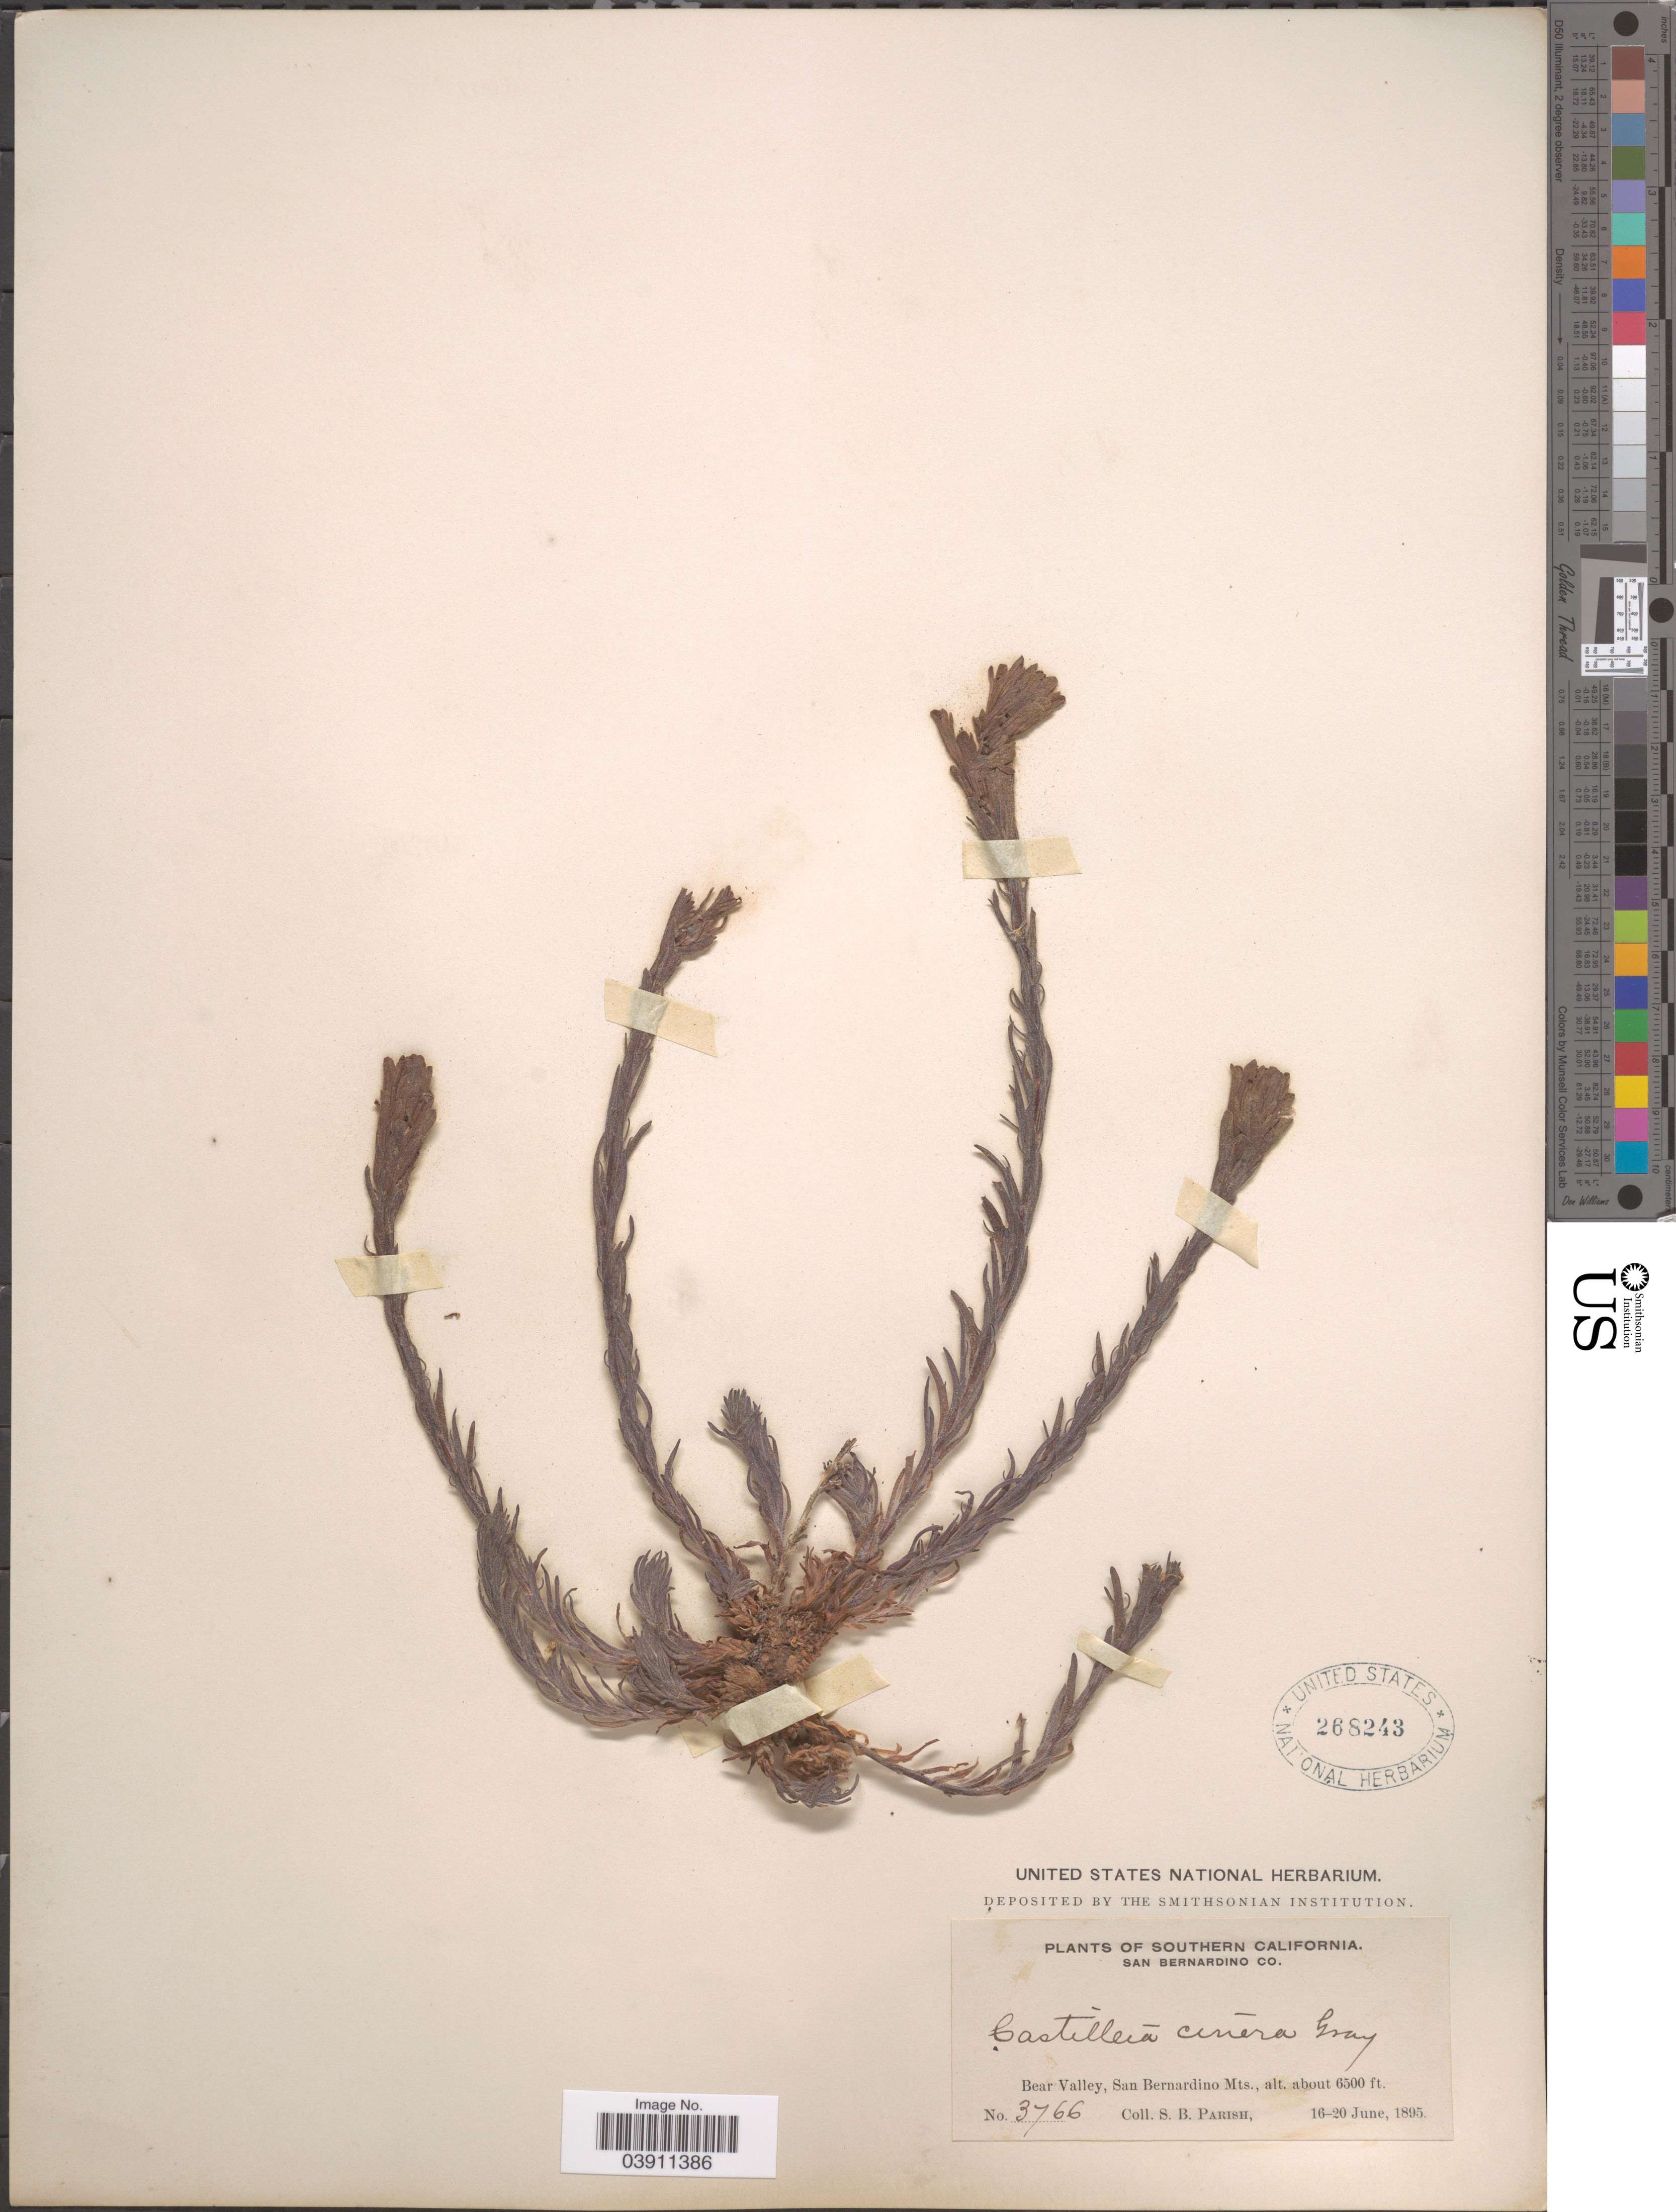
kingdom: Plantae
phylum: Tracheophyta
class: Magnoliopsida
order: Lamiales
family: Orobanchaceae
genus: Castilleja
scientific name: Castilleja cinerea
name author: A. Gray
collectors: S. B. Parish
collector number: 3766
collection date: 1895-06-16/1895-06-20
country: United States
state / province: California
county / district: San Bernardino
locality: Southern California. San Bernardino Co. Bear Valley, San Bernardino Mts.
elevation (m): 1981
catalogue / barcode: US 268243